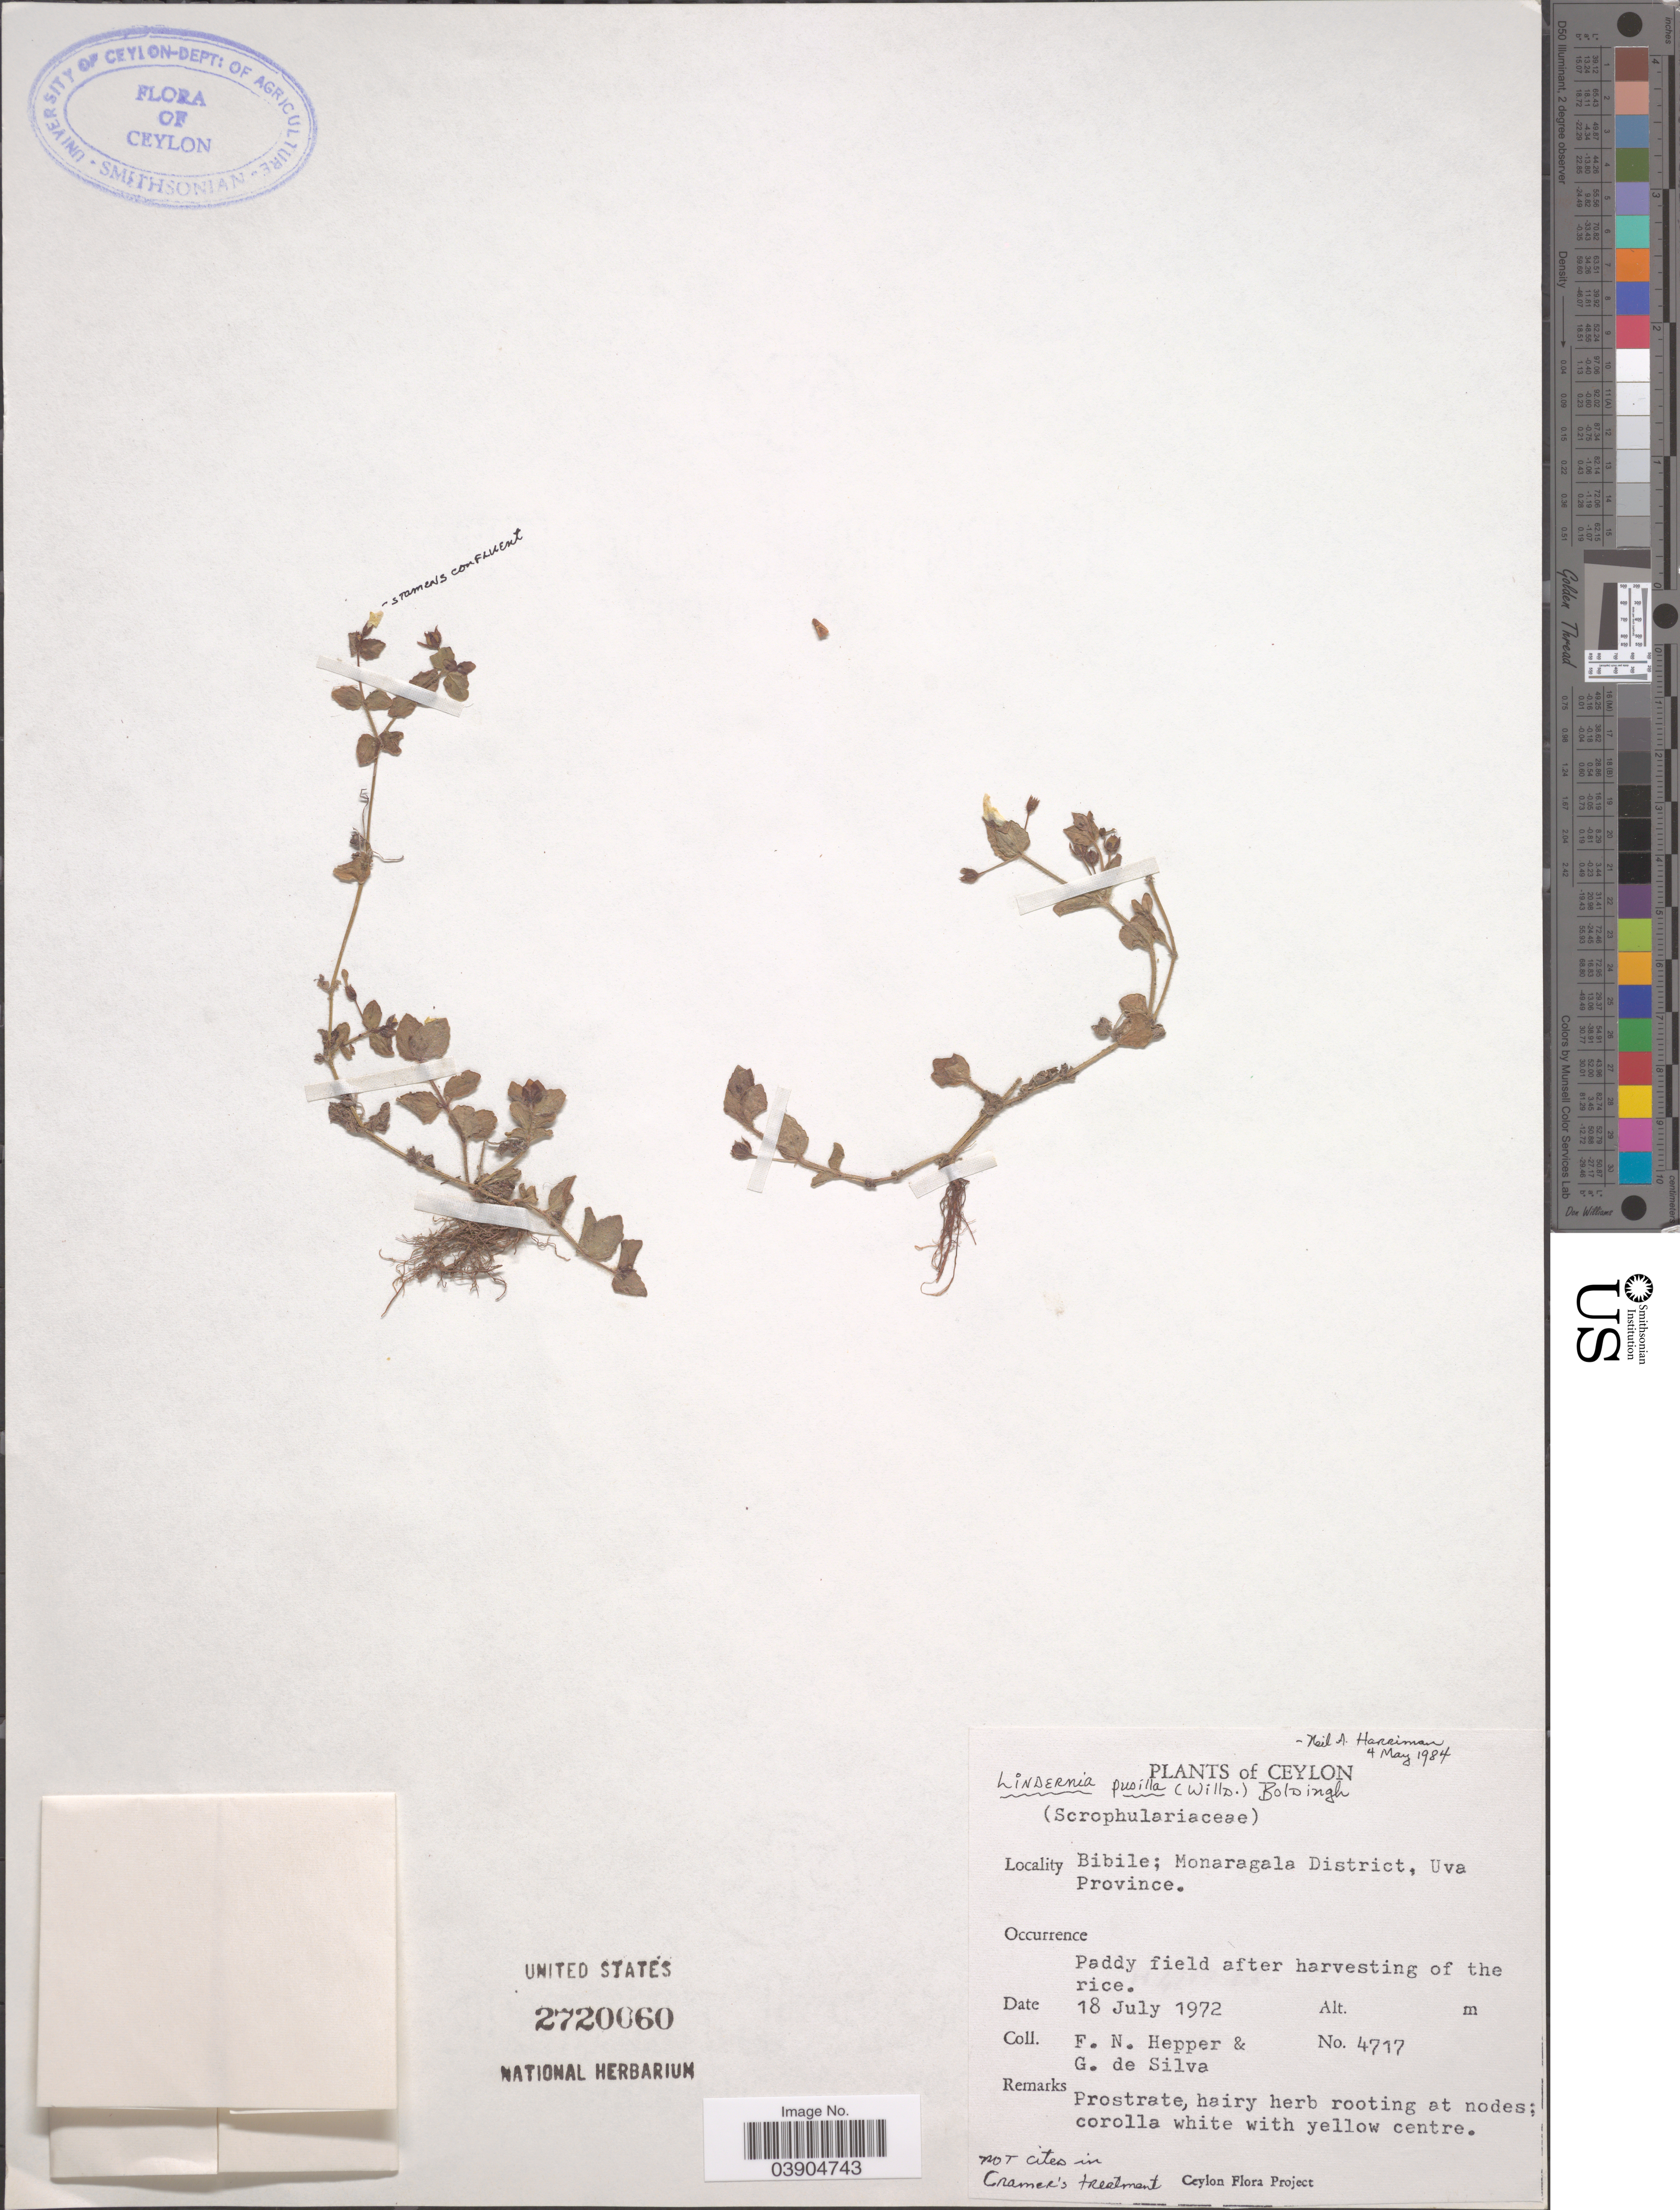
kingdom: Plantae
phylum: Tracheophyta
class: Magnoliopsida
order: Lamiales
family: Linderniaceae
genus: Lindernia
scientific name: Lindernia pusilla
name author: (Willd.) Bold.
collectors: F. Hepper & G. De Silva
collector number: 4717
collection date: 1972-07-18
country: Sri Lanka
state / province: Uva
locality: Ceylon. Bibile; Monaragala District.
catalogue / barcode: US 2720060